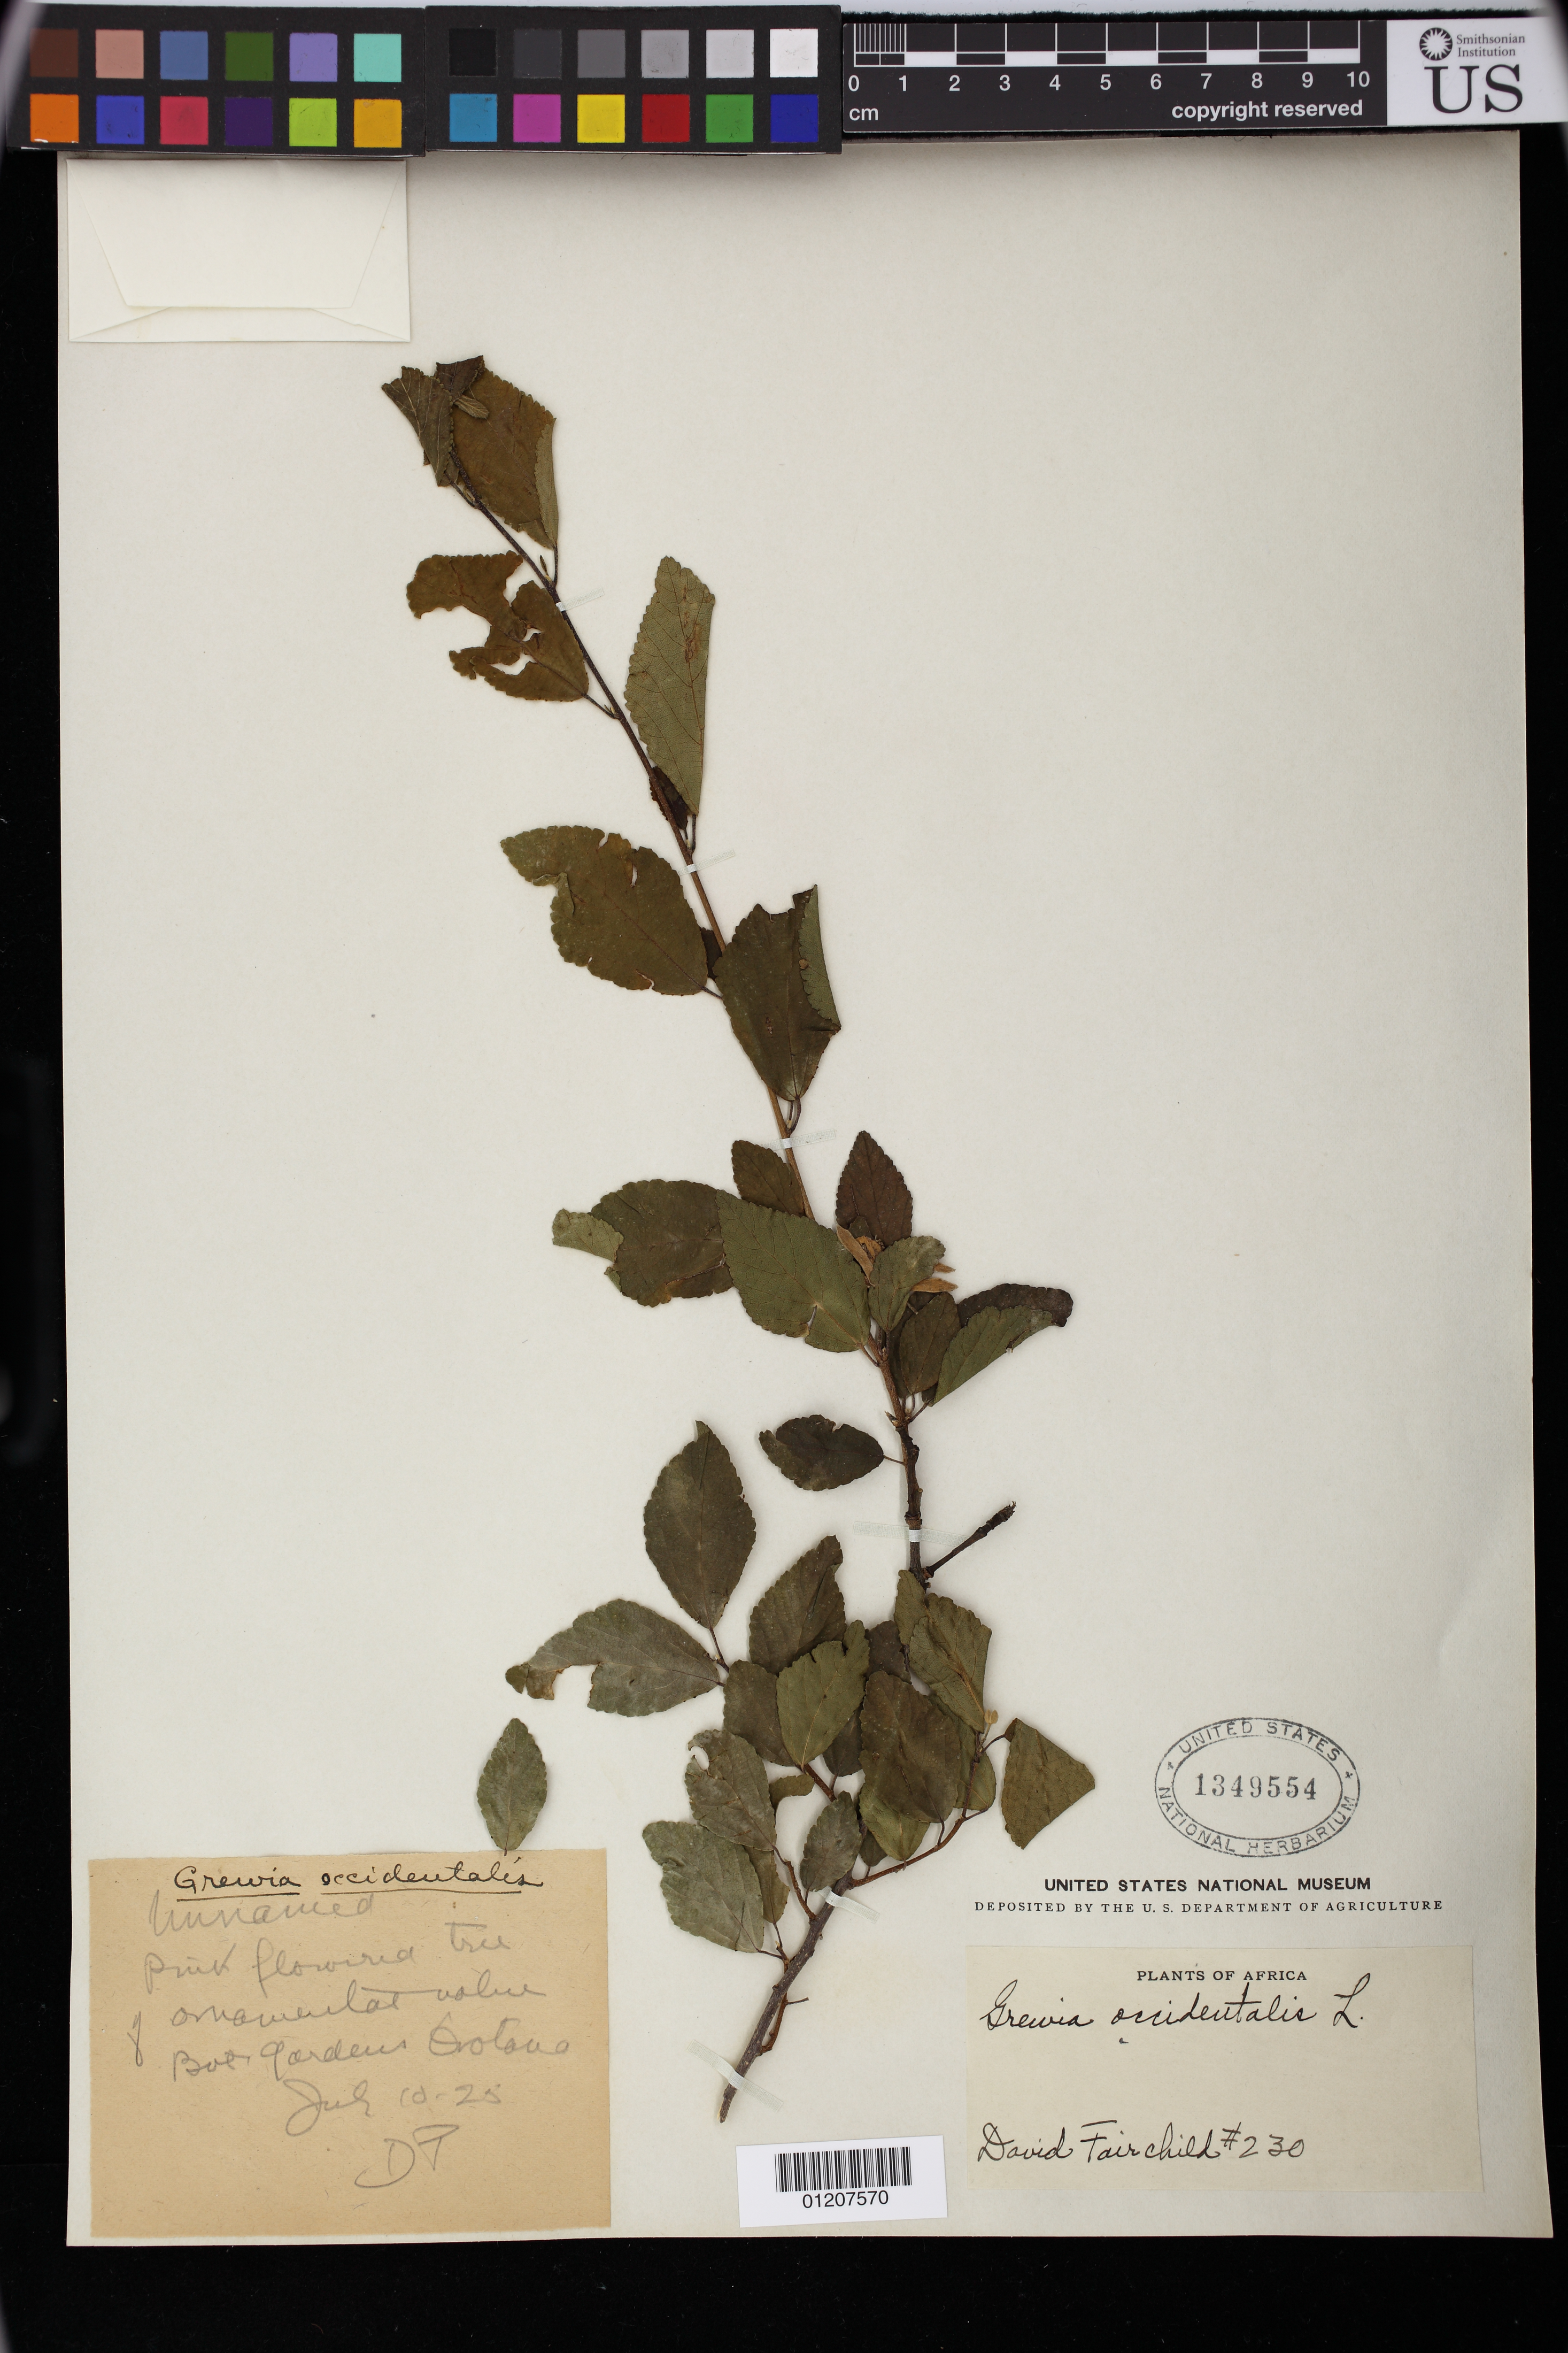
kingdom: Plantae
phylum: Tracheophyta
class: Magnoliopsida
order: Malvales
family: Malvaceae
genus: Grewia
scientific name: Grewia occidentalis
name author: L.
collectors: D. G. Fairchild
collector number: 230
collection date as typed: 07 Oct 1925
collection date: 1925-10-07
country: Spain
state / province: Canarias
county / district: Santa Cruz de Tenerife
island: Tenerife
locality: Africa. Bot Gardens Orotava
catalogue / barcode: US 1349554